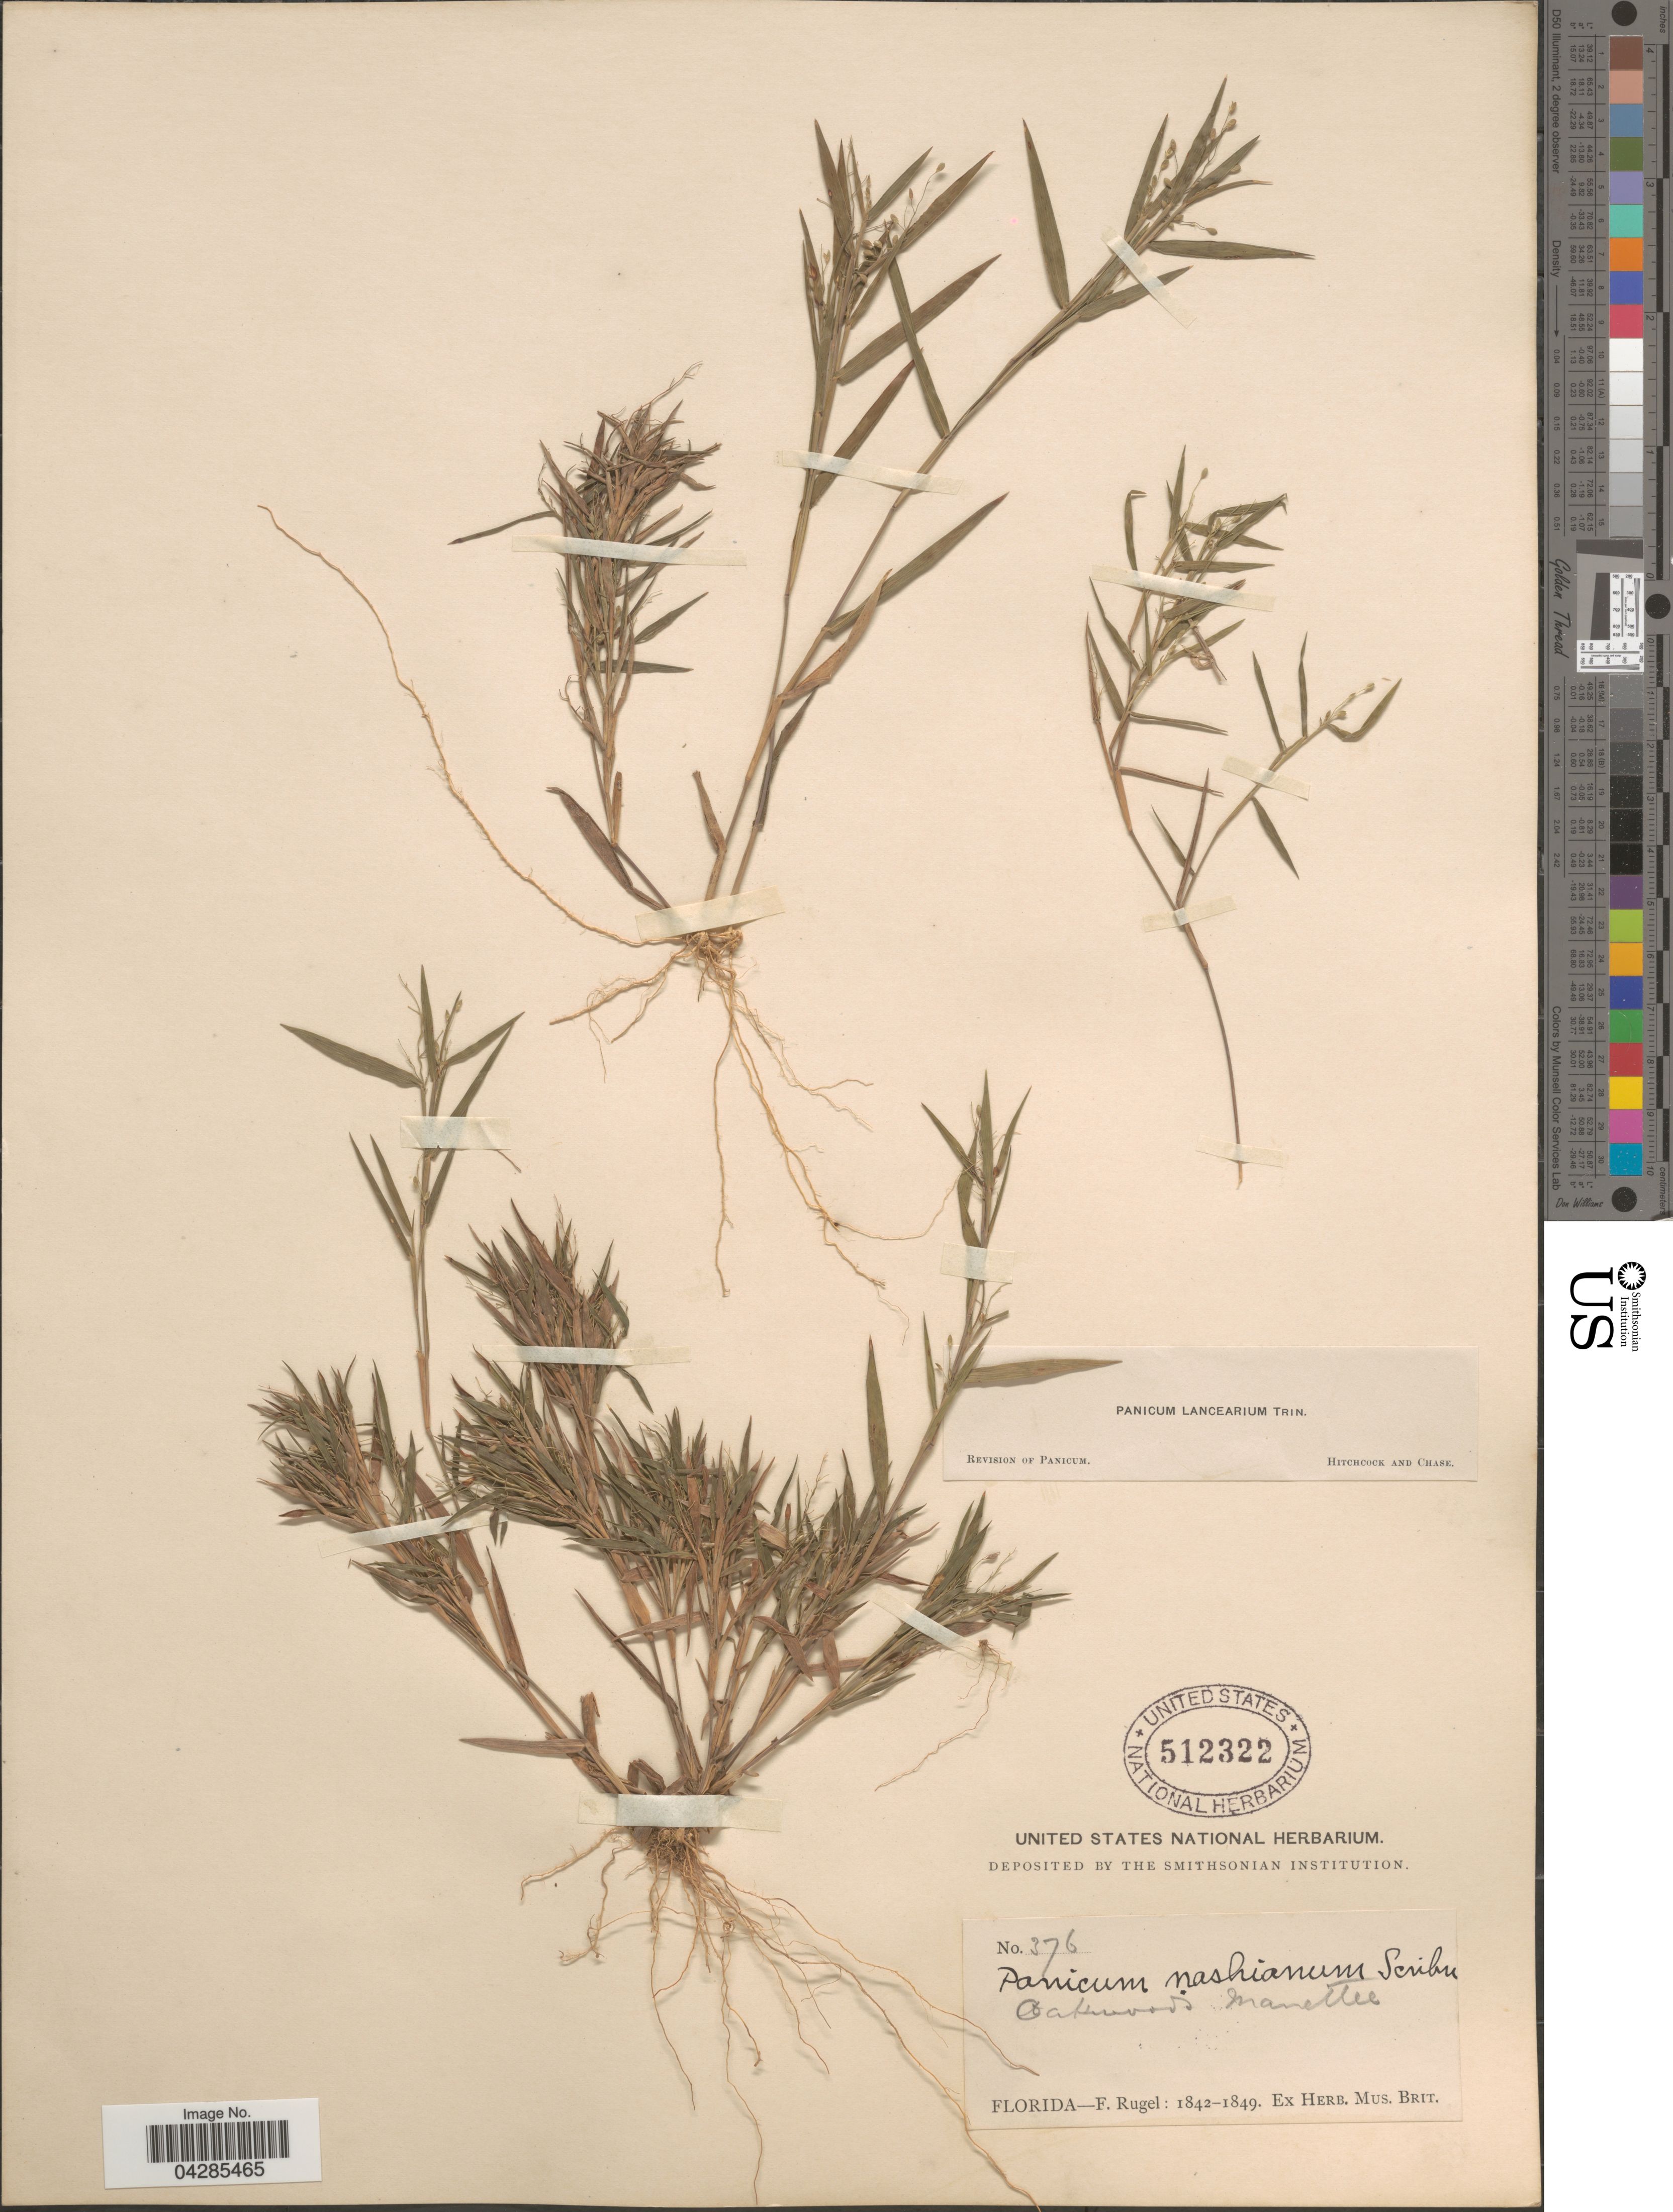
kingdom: Plantae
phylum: Tracheophyta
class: Liliopsida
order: Poales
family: Poaceae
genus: Dichanthelium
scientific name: Dichanthelium portoricense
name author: (Desv. ex Ham.) B.F. Hansen & Wunderlin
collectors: F. Rugel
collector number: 376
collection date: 1842/1849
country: United States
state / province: Florida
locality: Manattee.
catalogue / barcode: US 512322